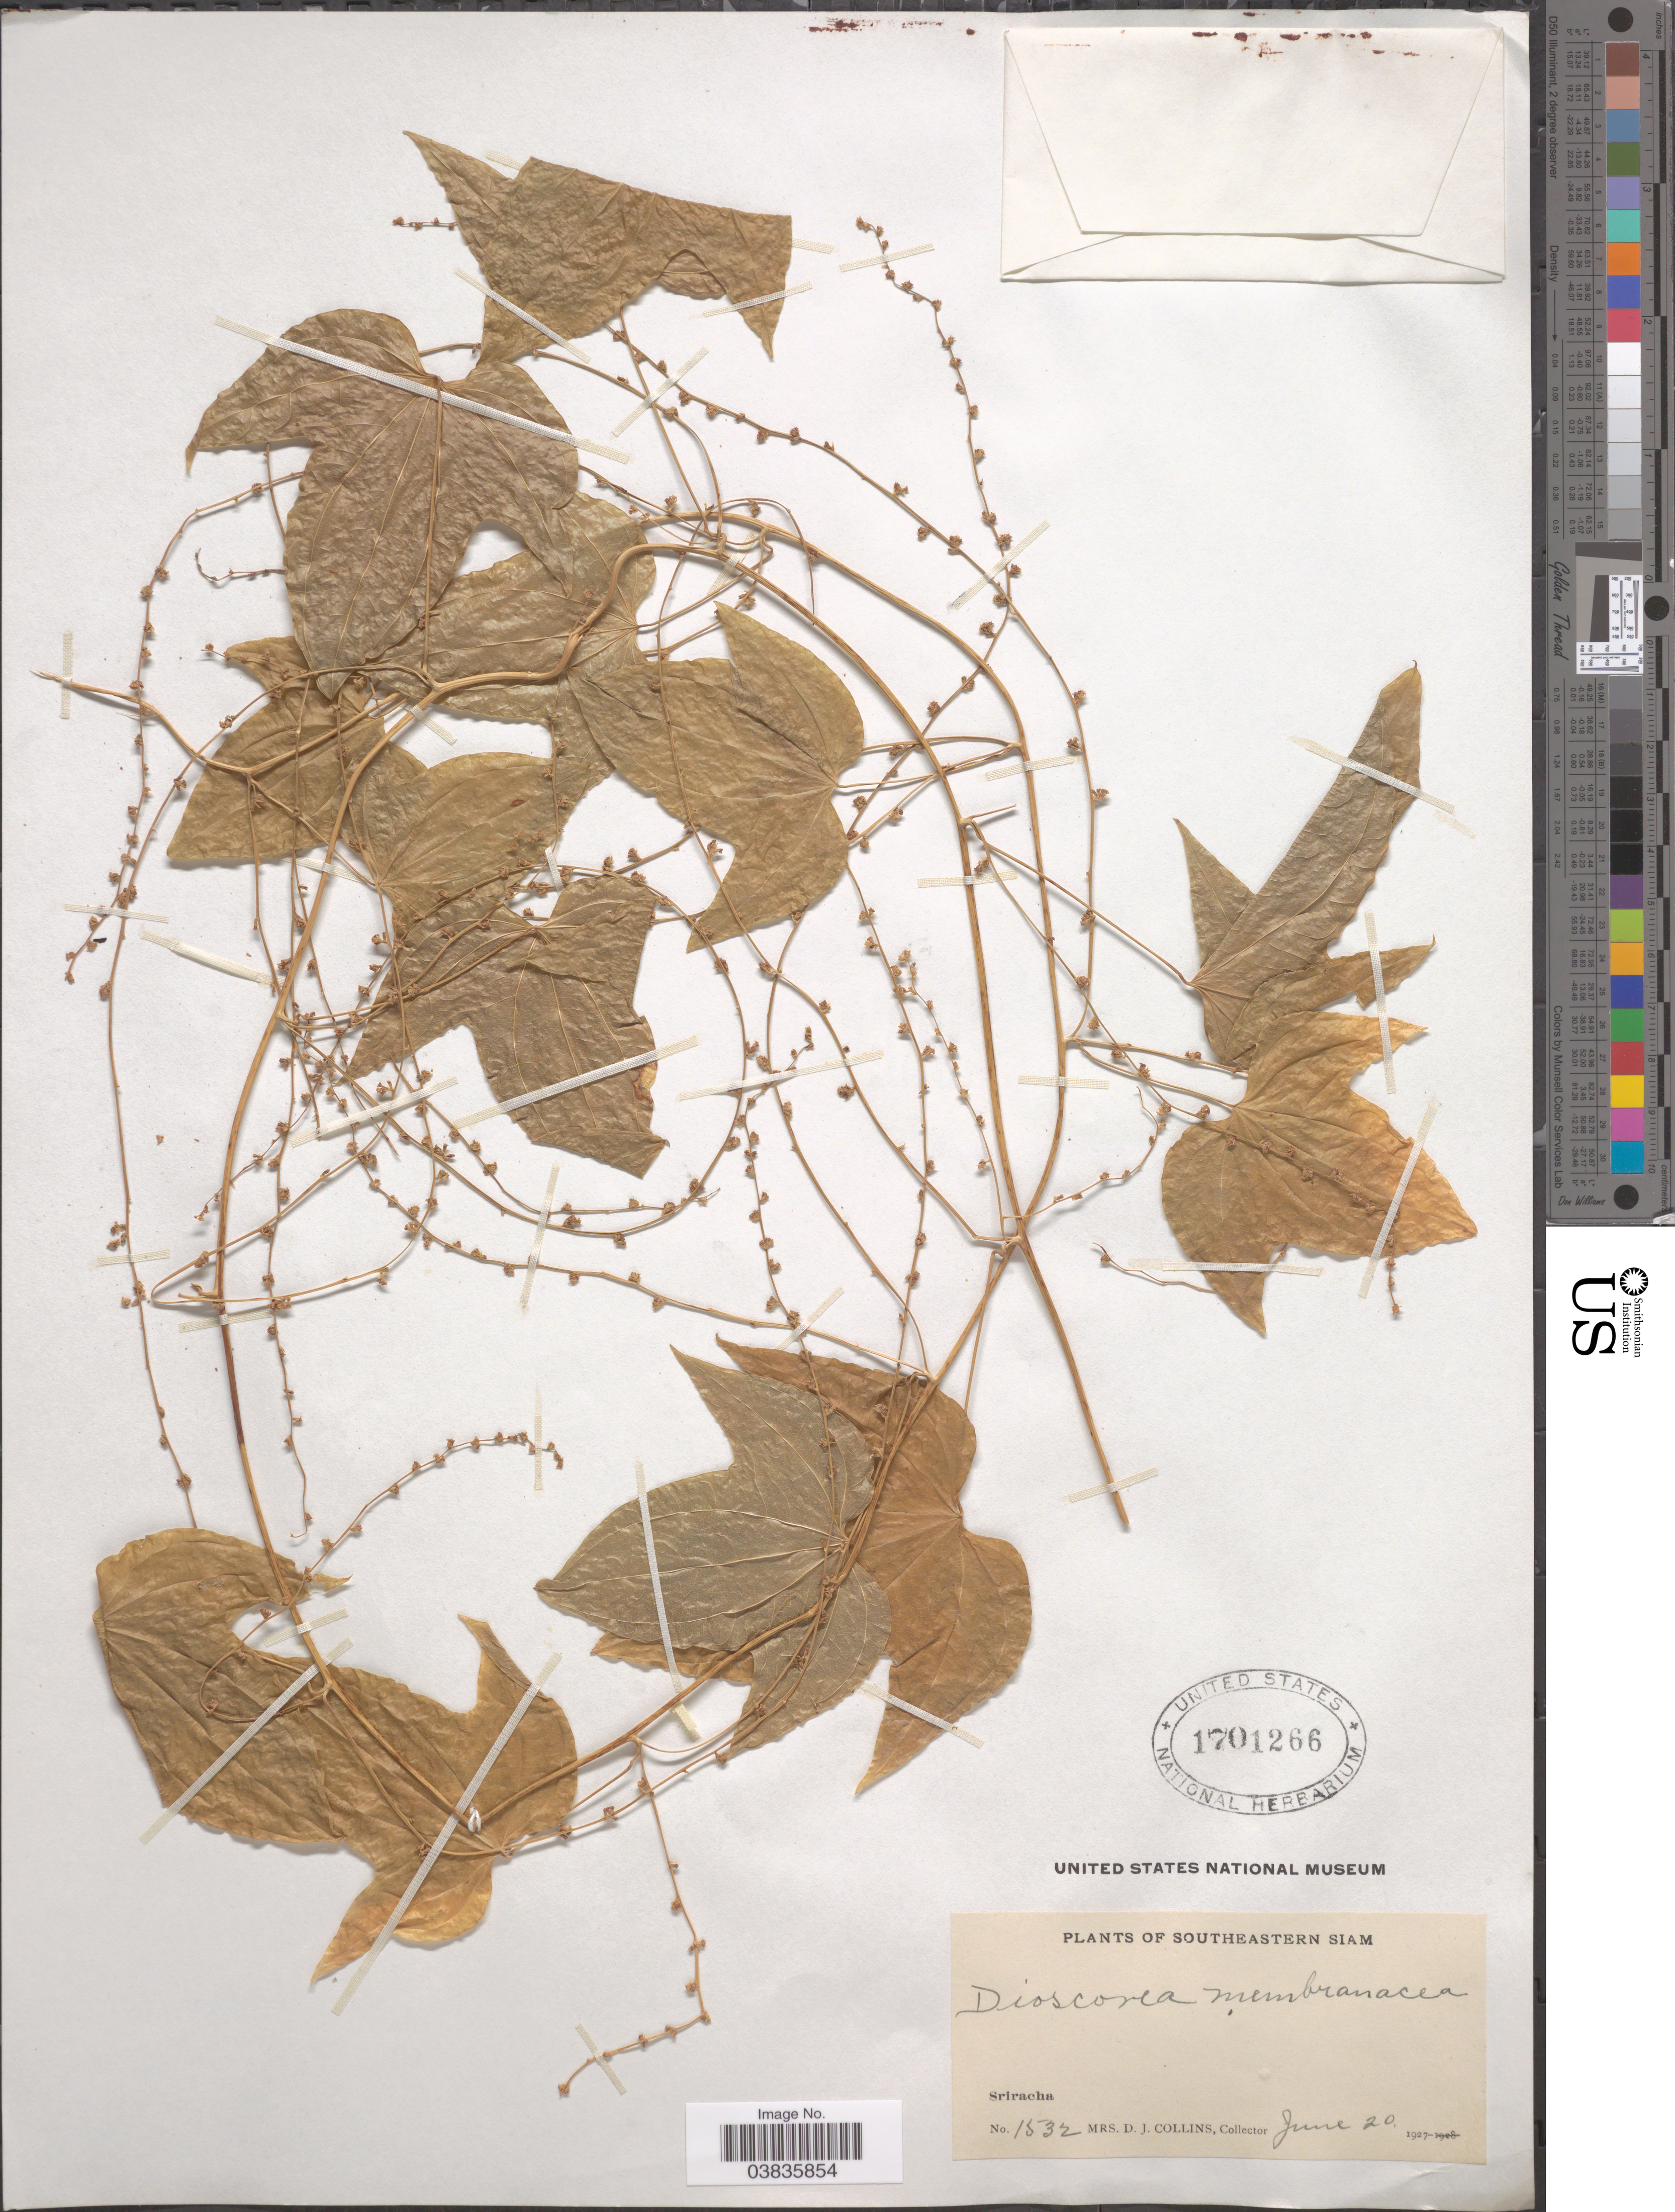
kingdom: Plantae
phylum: Tracheophyta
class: Liliopsida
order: Dioscoreales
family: Dioscoreaceae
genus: Dioscorea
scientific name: Dioscorea membranacea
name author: Pierre ex Prain & Burkill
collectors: Mrs. D. J. Collins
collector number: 1532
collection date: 1927-06-20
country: Thailand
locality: Southeastern Siam. Sriracha.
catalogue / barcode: US 1701266